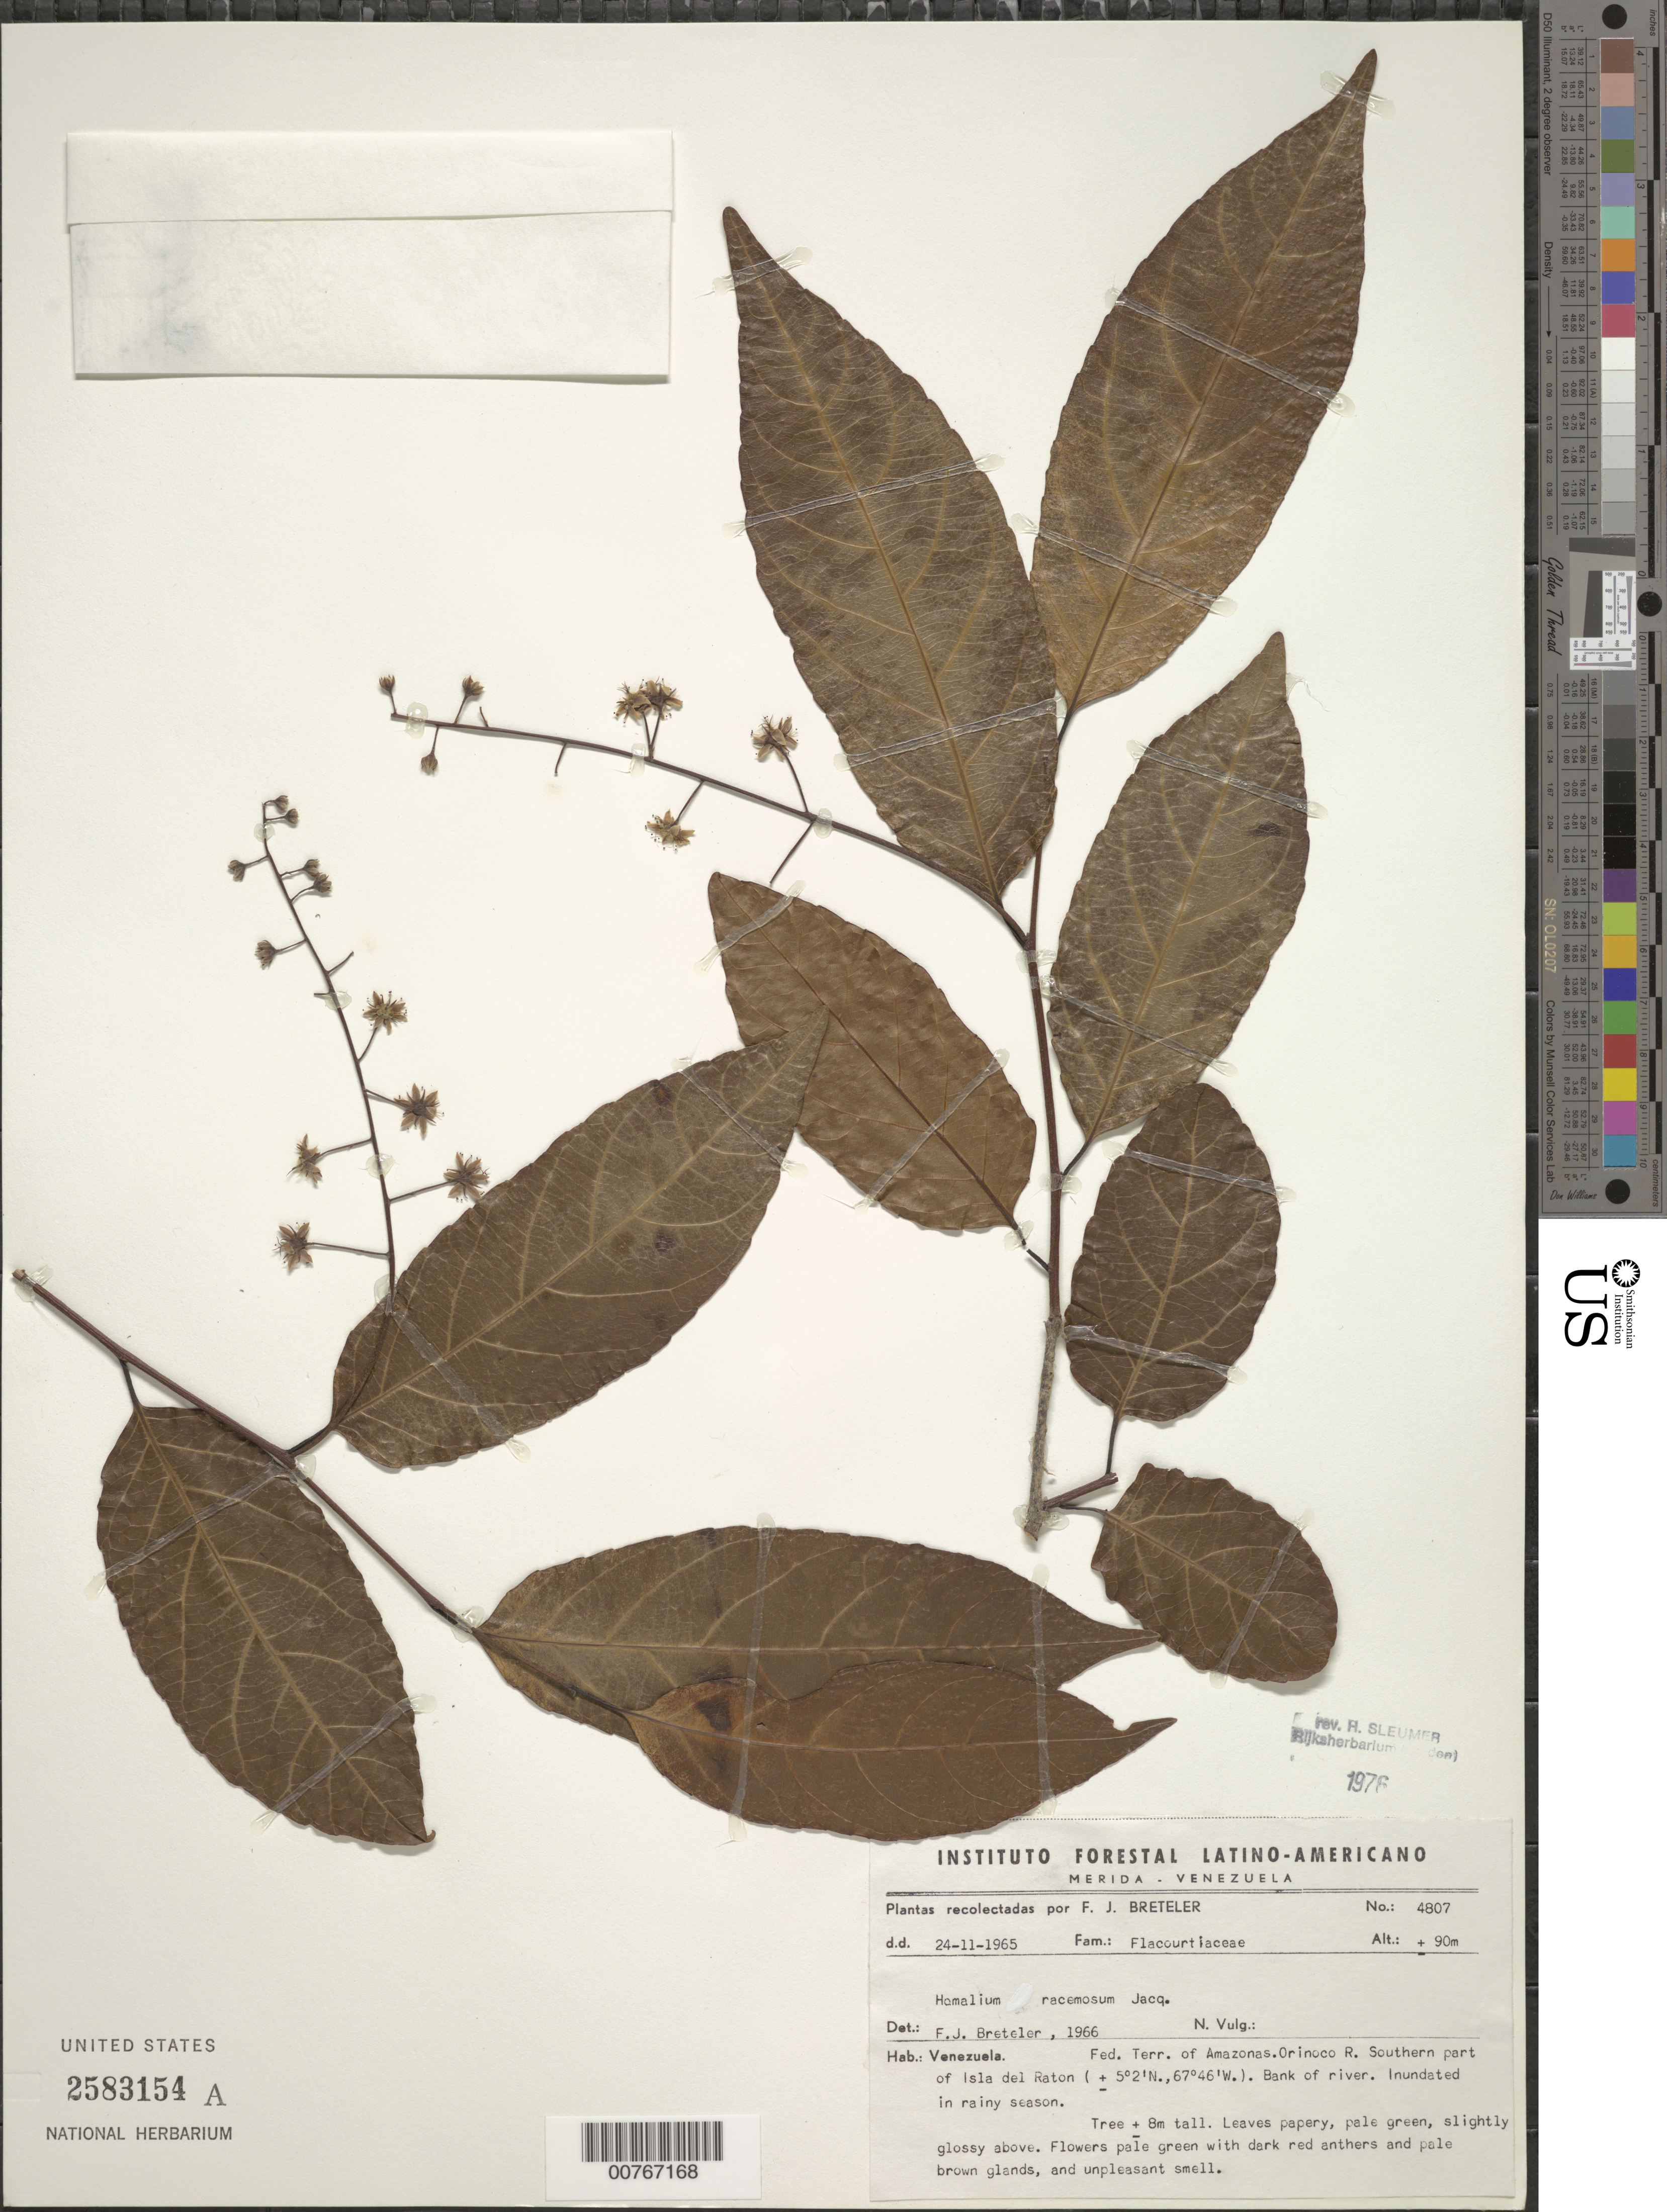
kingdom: Plantae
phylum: Tracheophyta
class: Magnoliopsida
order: Malpighiales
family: Salicaceae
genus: Homalium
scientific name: Homalium racemosum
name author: Jacq.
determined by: Sleumer, H. O.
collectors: F. J. Breteler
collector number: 4807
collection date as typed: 24-Nov-65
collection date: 1965-11-24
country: Venezuela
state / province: Amazonas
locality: Orinoco R., southern part of Isla del Ratón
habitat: Riverbank, inundated in rainy season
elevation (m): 90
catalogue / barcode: US 2583154A